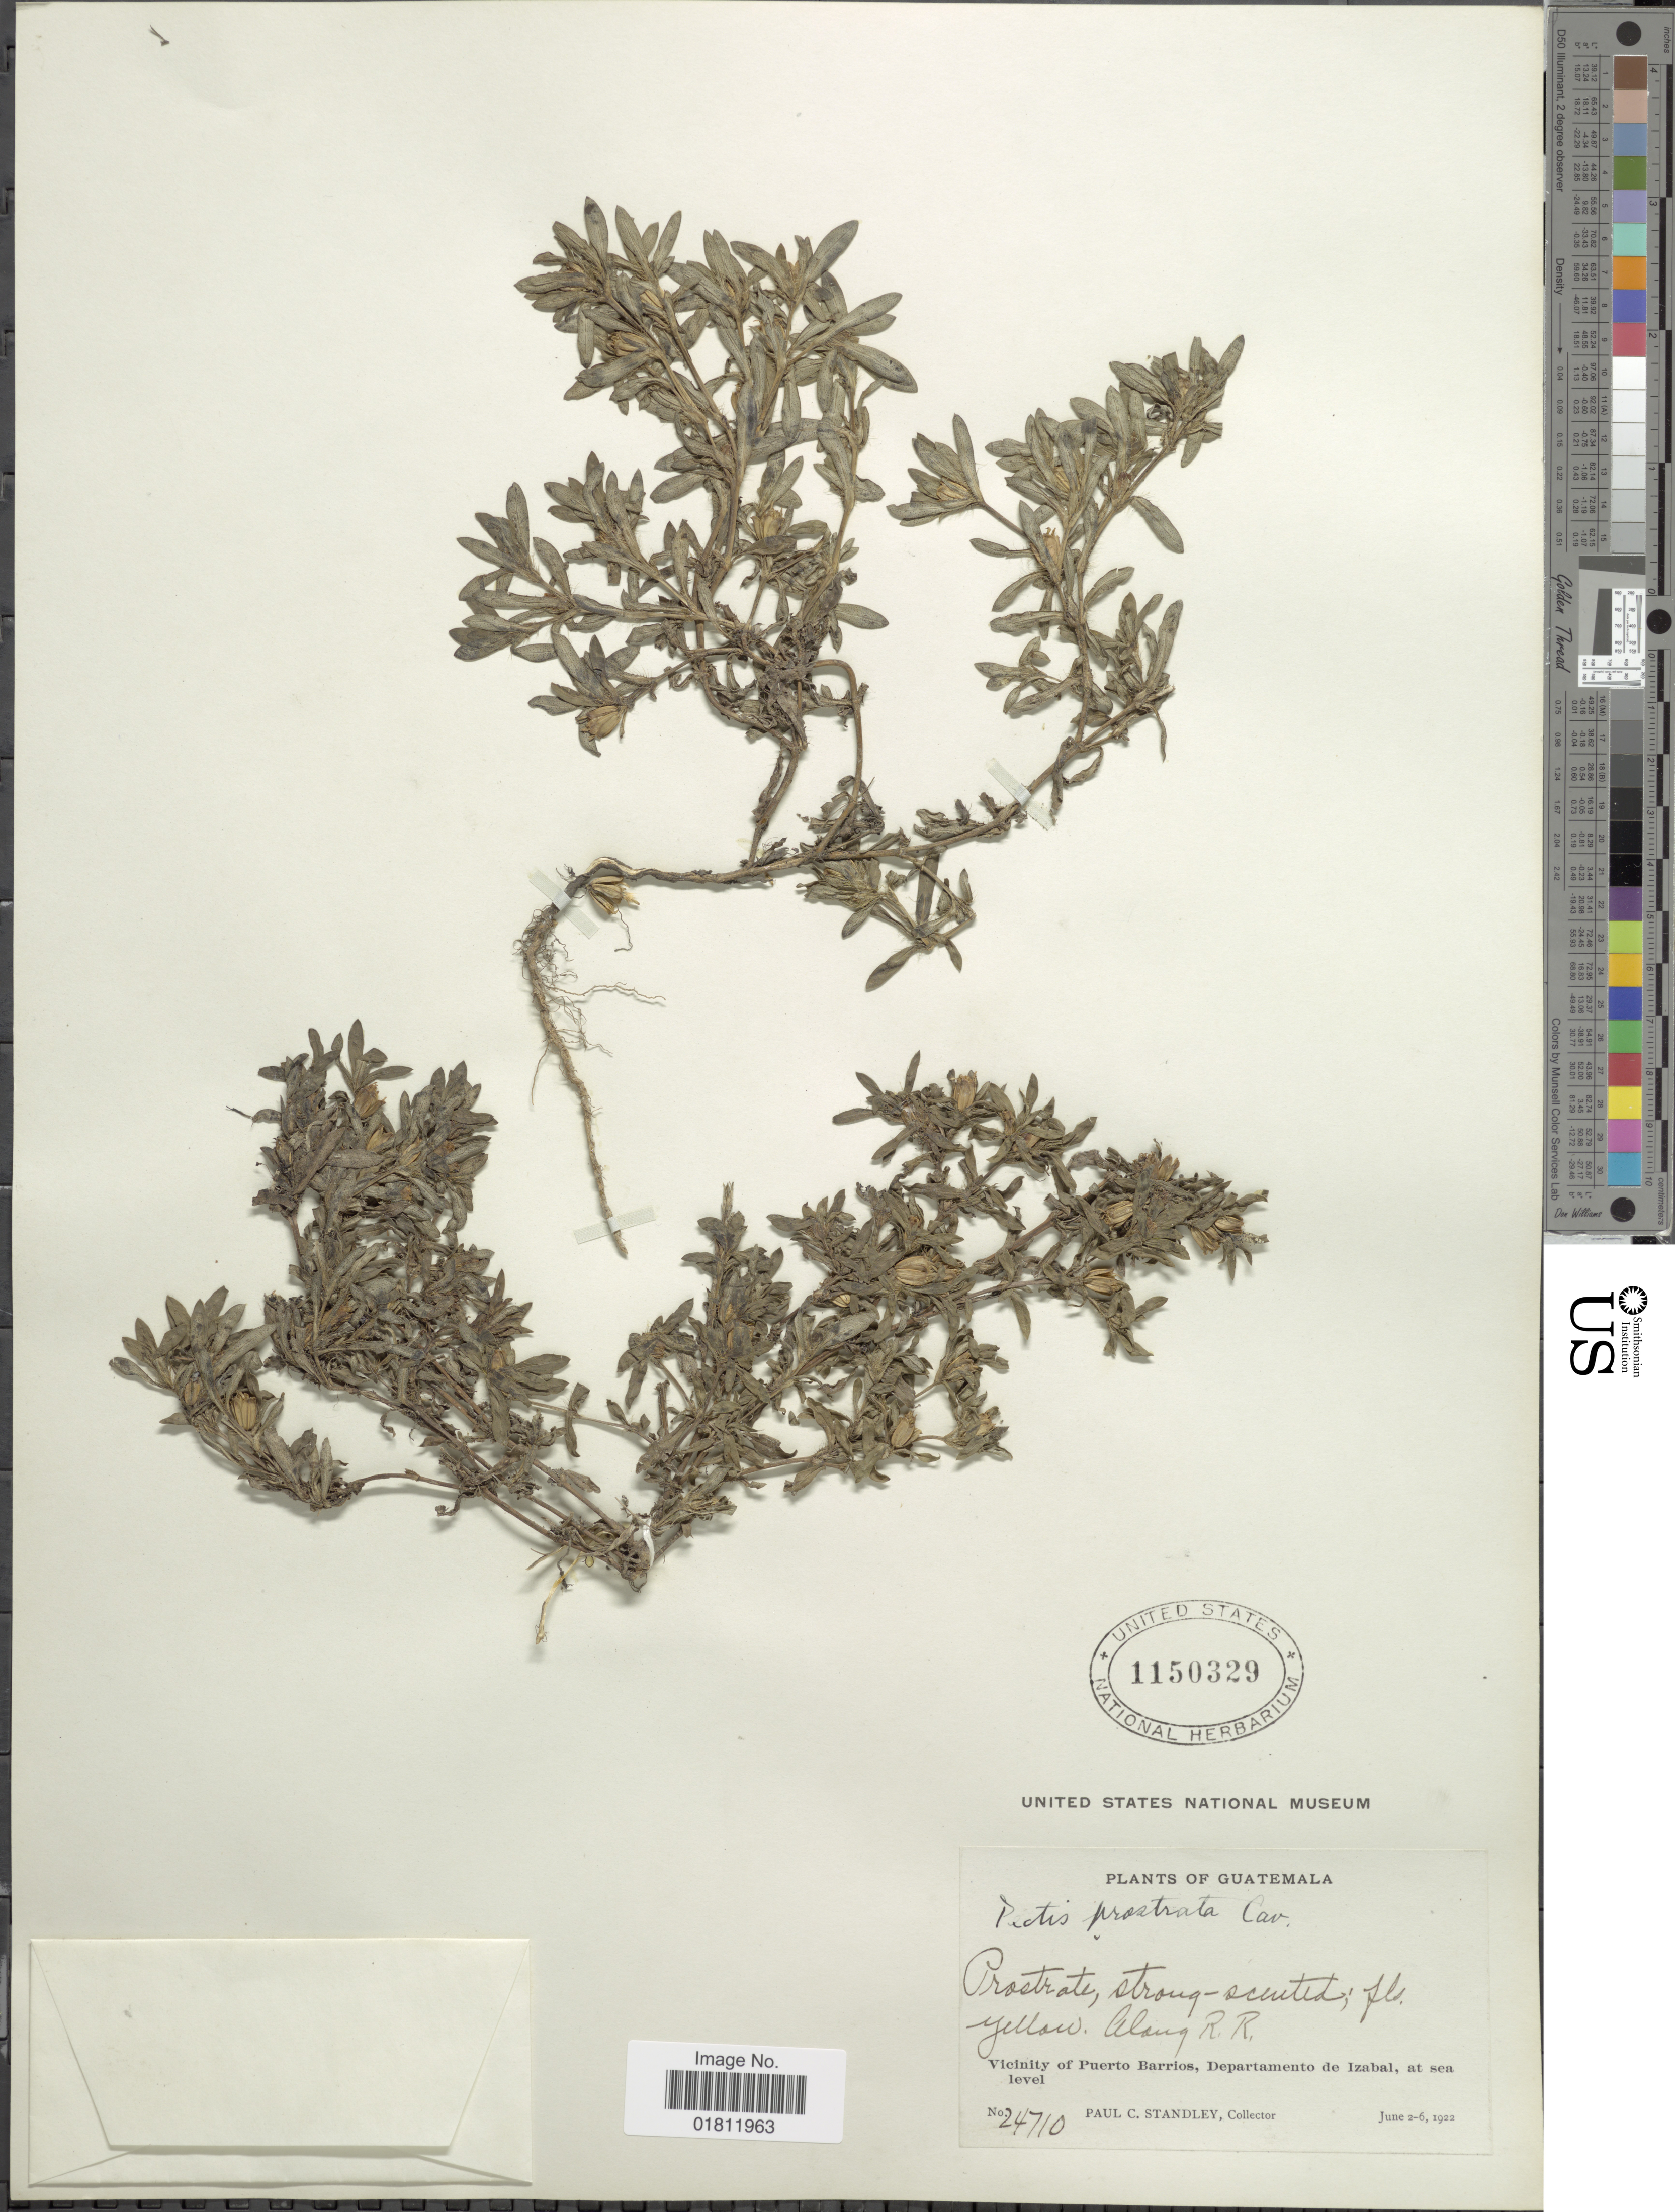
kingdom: Plantae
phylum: Tracheophyta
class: Magnoliopsida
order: Asterales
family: Asteraceae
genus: Pectis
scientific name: Pectis prostrata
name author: Cav.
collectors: P. C. Standley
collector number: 24710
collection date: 1922-06-02/1922-06-06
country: Guatemala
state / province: Izabal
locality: Guatemala, Vicinity of Puerto Barrios, Departamento de Izabal.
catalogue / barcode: US 1150329